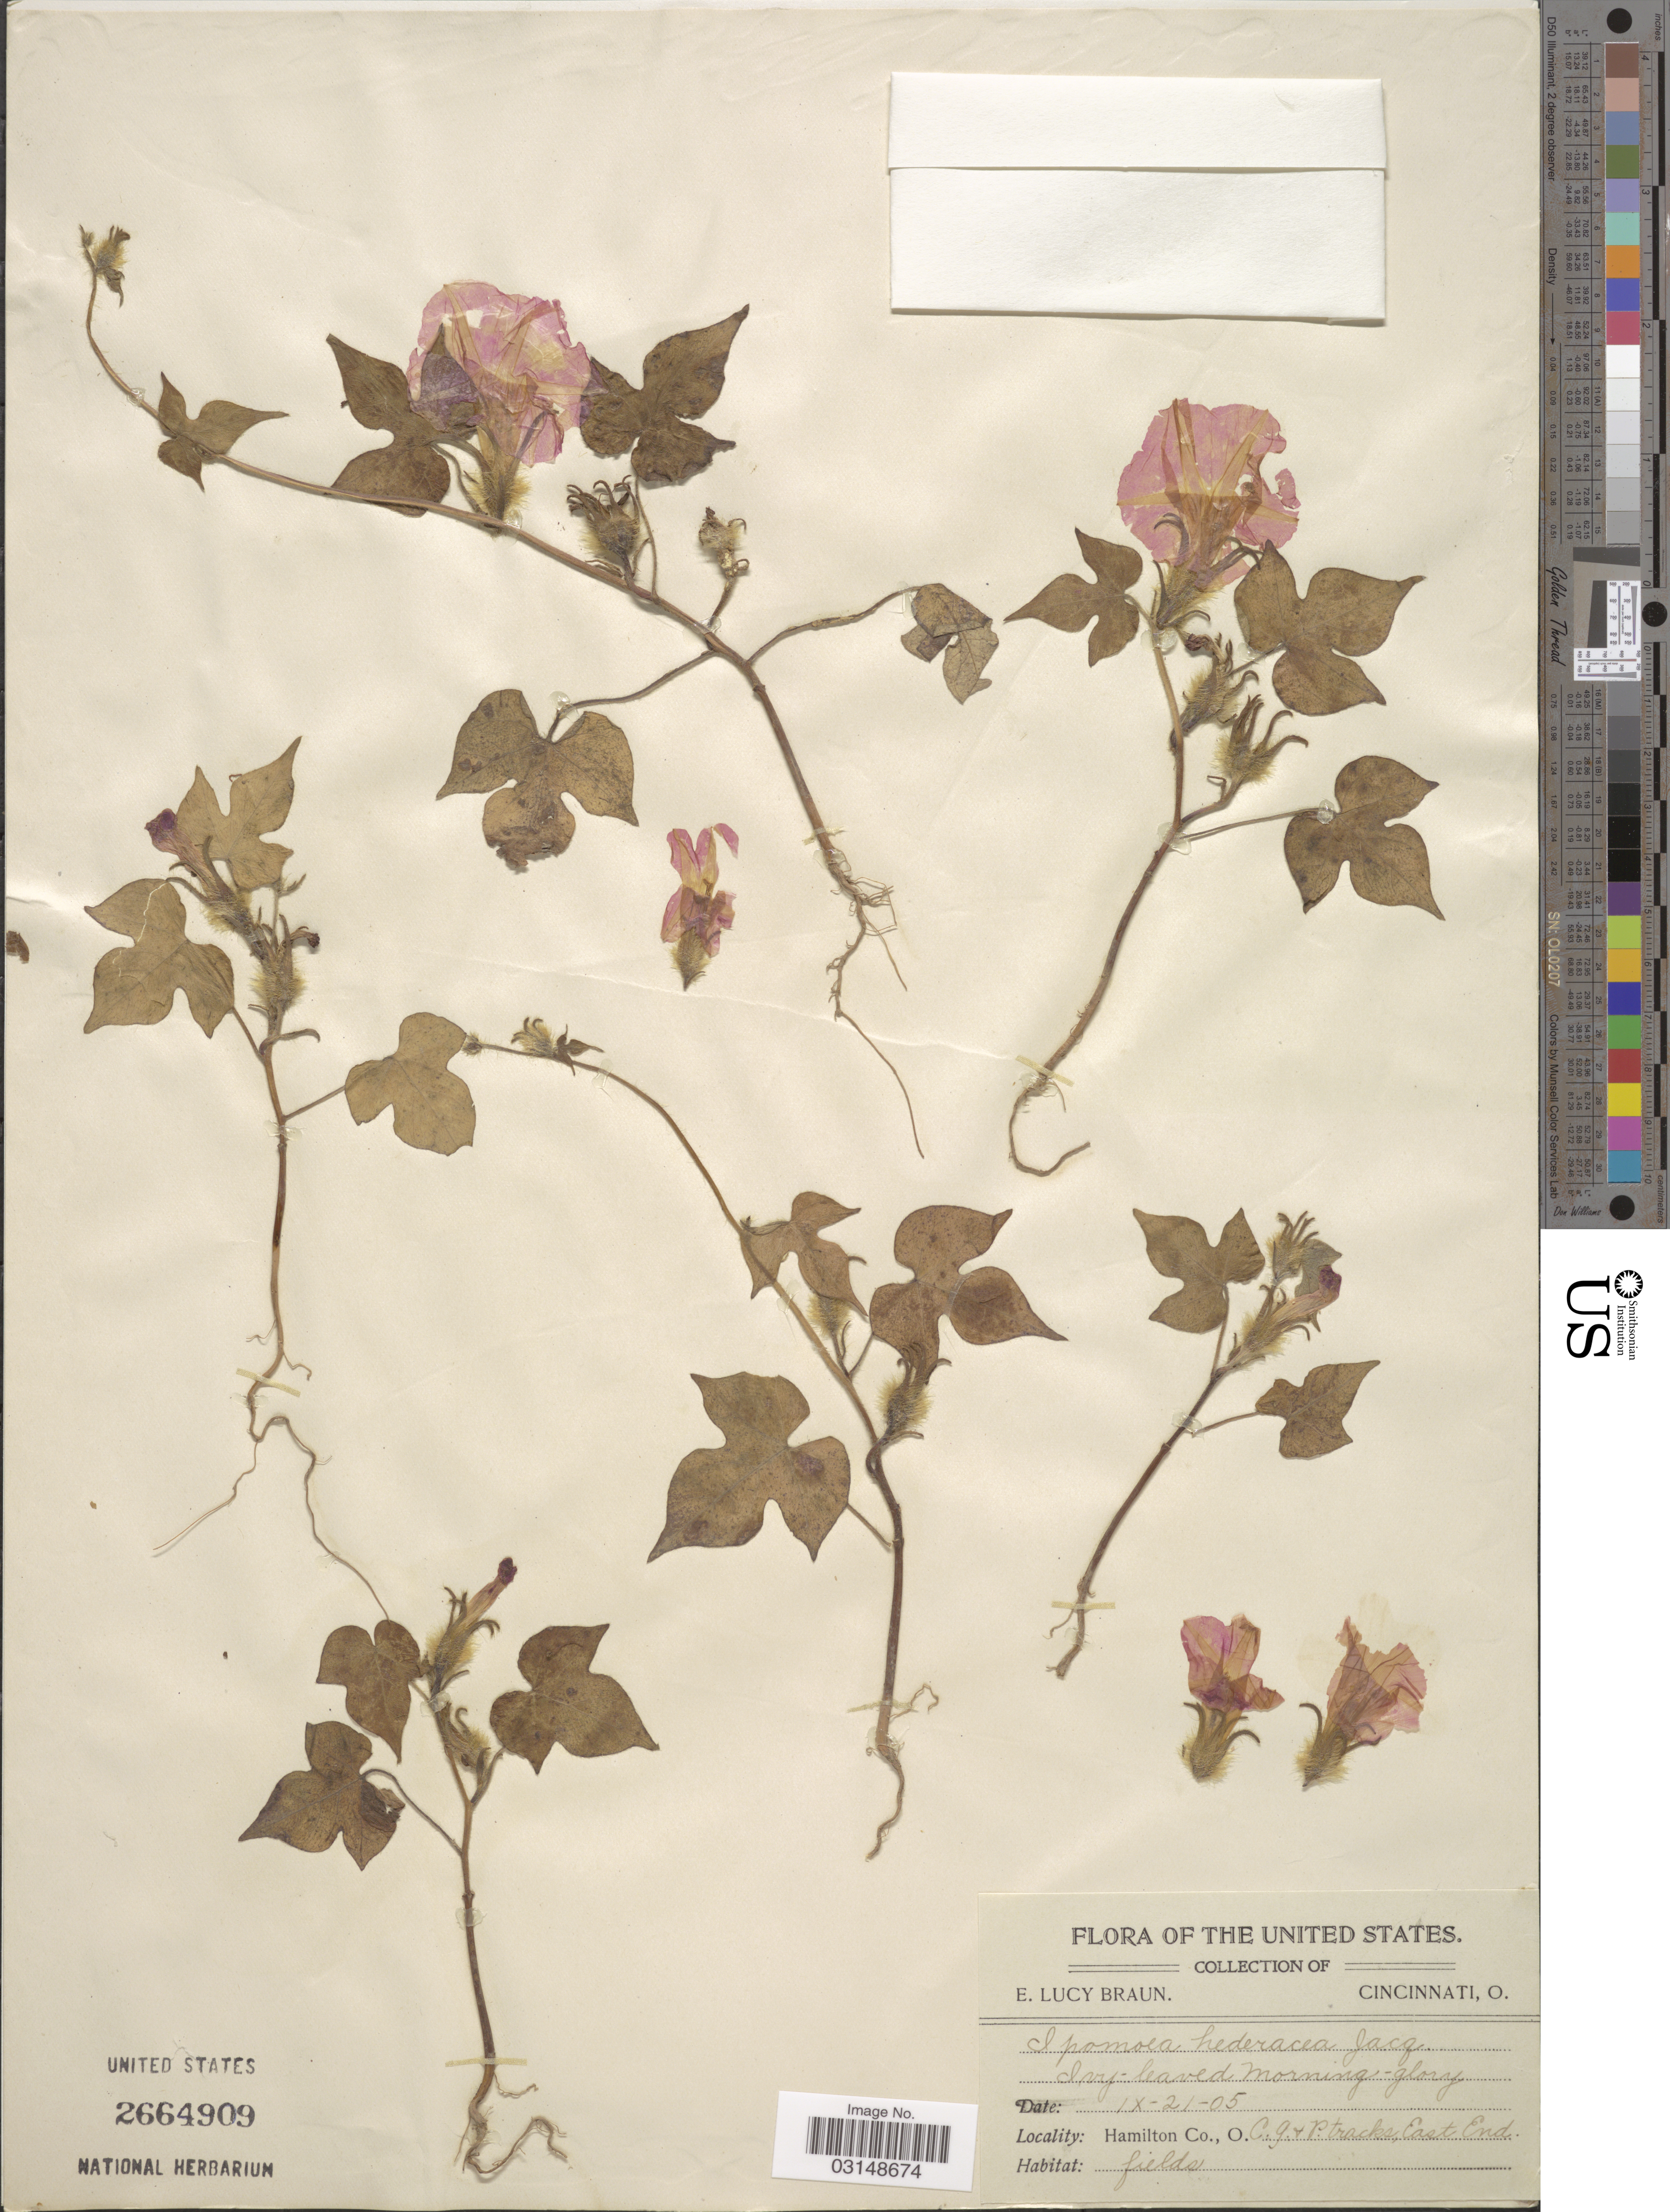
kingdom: Plantae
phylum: Tracheophyta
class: Magnoliopsida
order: Solanales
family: Convolvulaceae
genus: Ipomoea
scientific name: Ipomoea hederacea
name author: Jacq.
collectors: E. L. Braun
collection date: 1905-09-21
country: United States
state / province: Ohio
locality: Hamilton Co., O., C.G. & P. tracks, East End.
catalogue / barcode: US 2664909